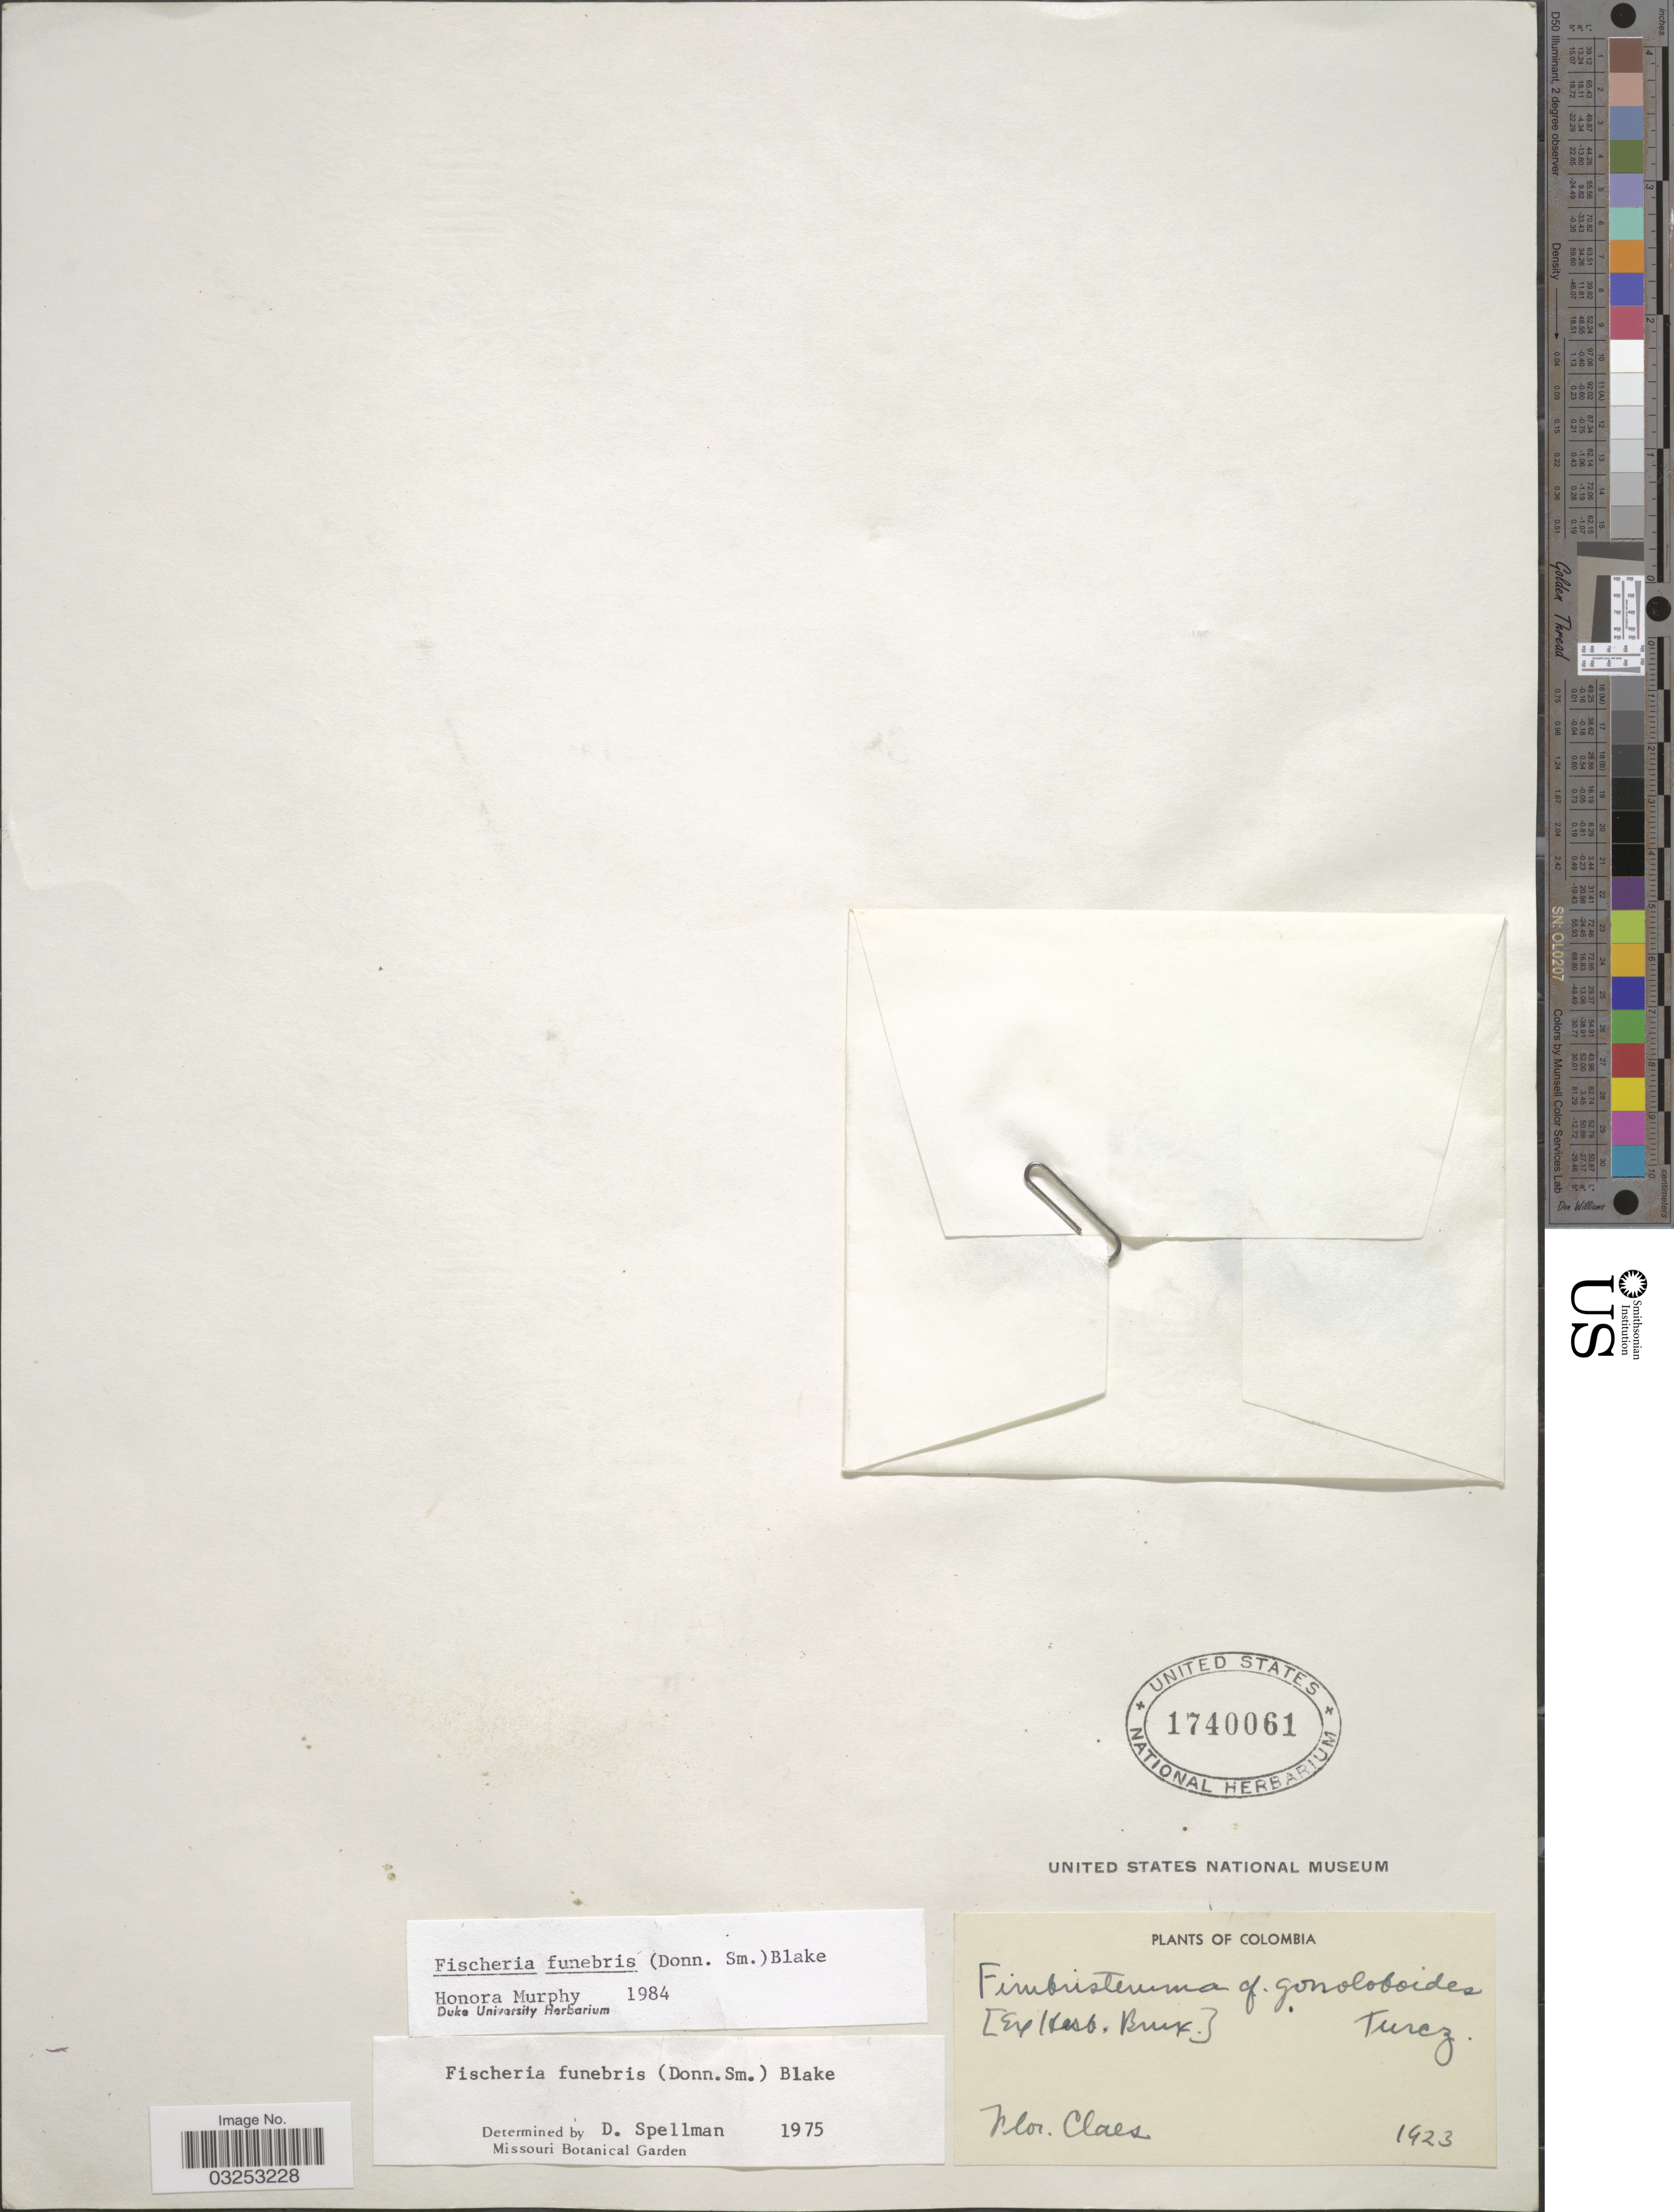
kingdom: Plantae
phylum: Tracheophyta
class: Magnoliopsida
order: Gentianales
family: Apocynaceae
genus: Fischeria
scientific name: Fischeria funebris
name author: (Donn. Sm.) S.F. Blake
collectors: Claes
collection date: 1923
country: Colombia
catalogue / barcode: US 1740061